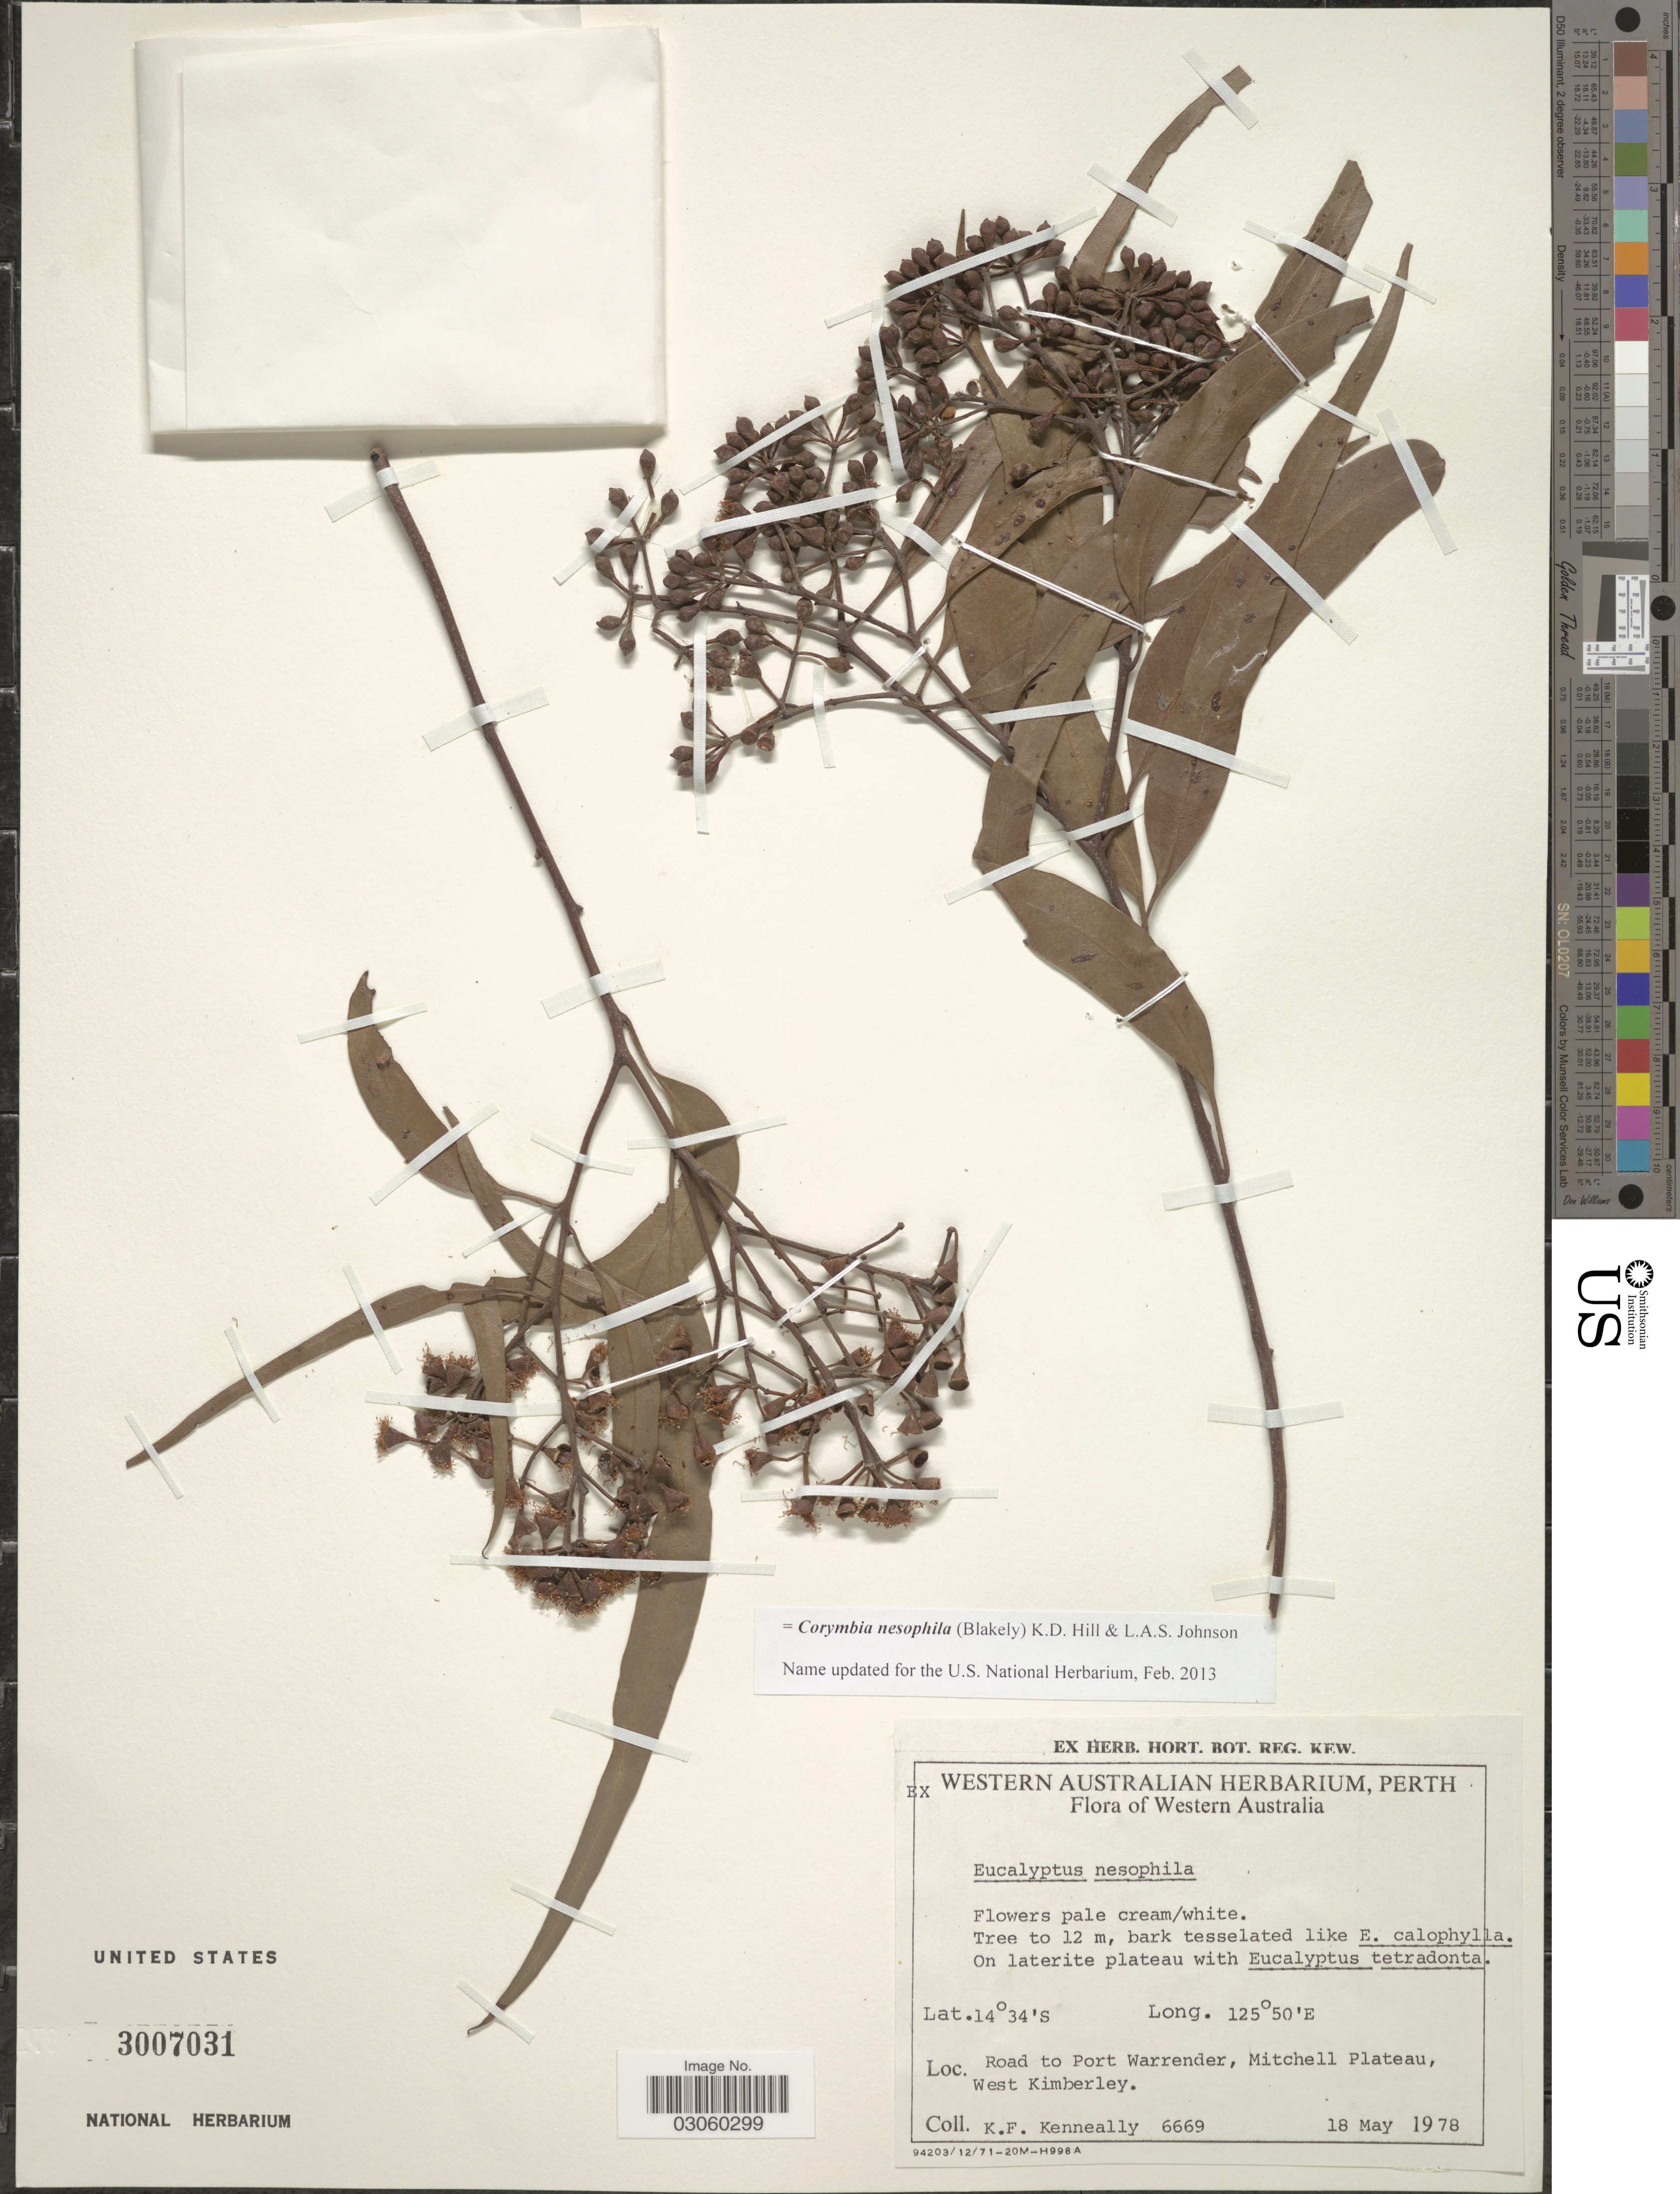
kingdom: Plantae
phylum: Tracheophyta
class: Magnoliopsida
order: Myrtales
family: Myrtaceae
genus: Corymbia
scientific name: Corymbia nesophila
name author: (Blakely) K.D. Hill & L.A.S. Johnson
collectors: K. Kenneally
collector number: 6669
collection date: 1978-05-18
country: Australia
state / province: Western Australia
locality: Road to Port Warrender, Mitchell Plateau, West Kimberley.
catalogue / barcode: US 3007031